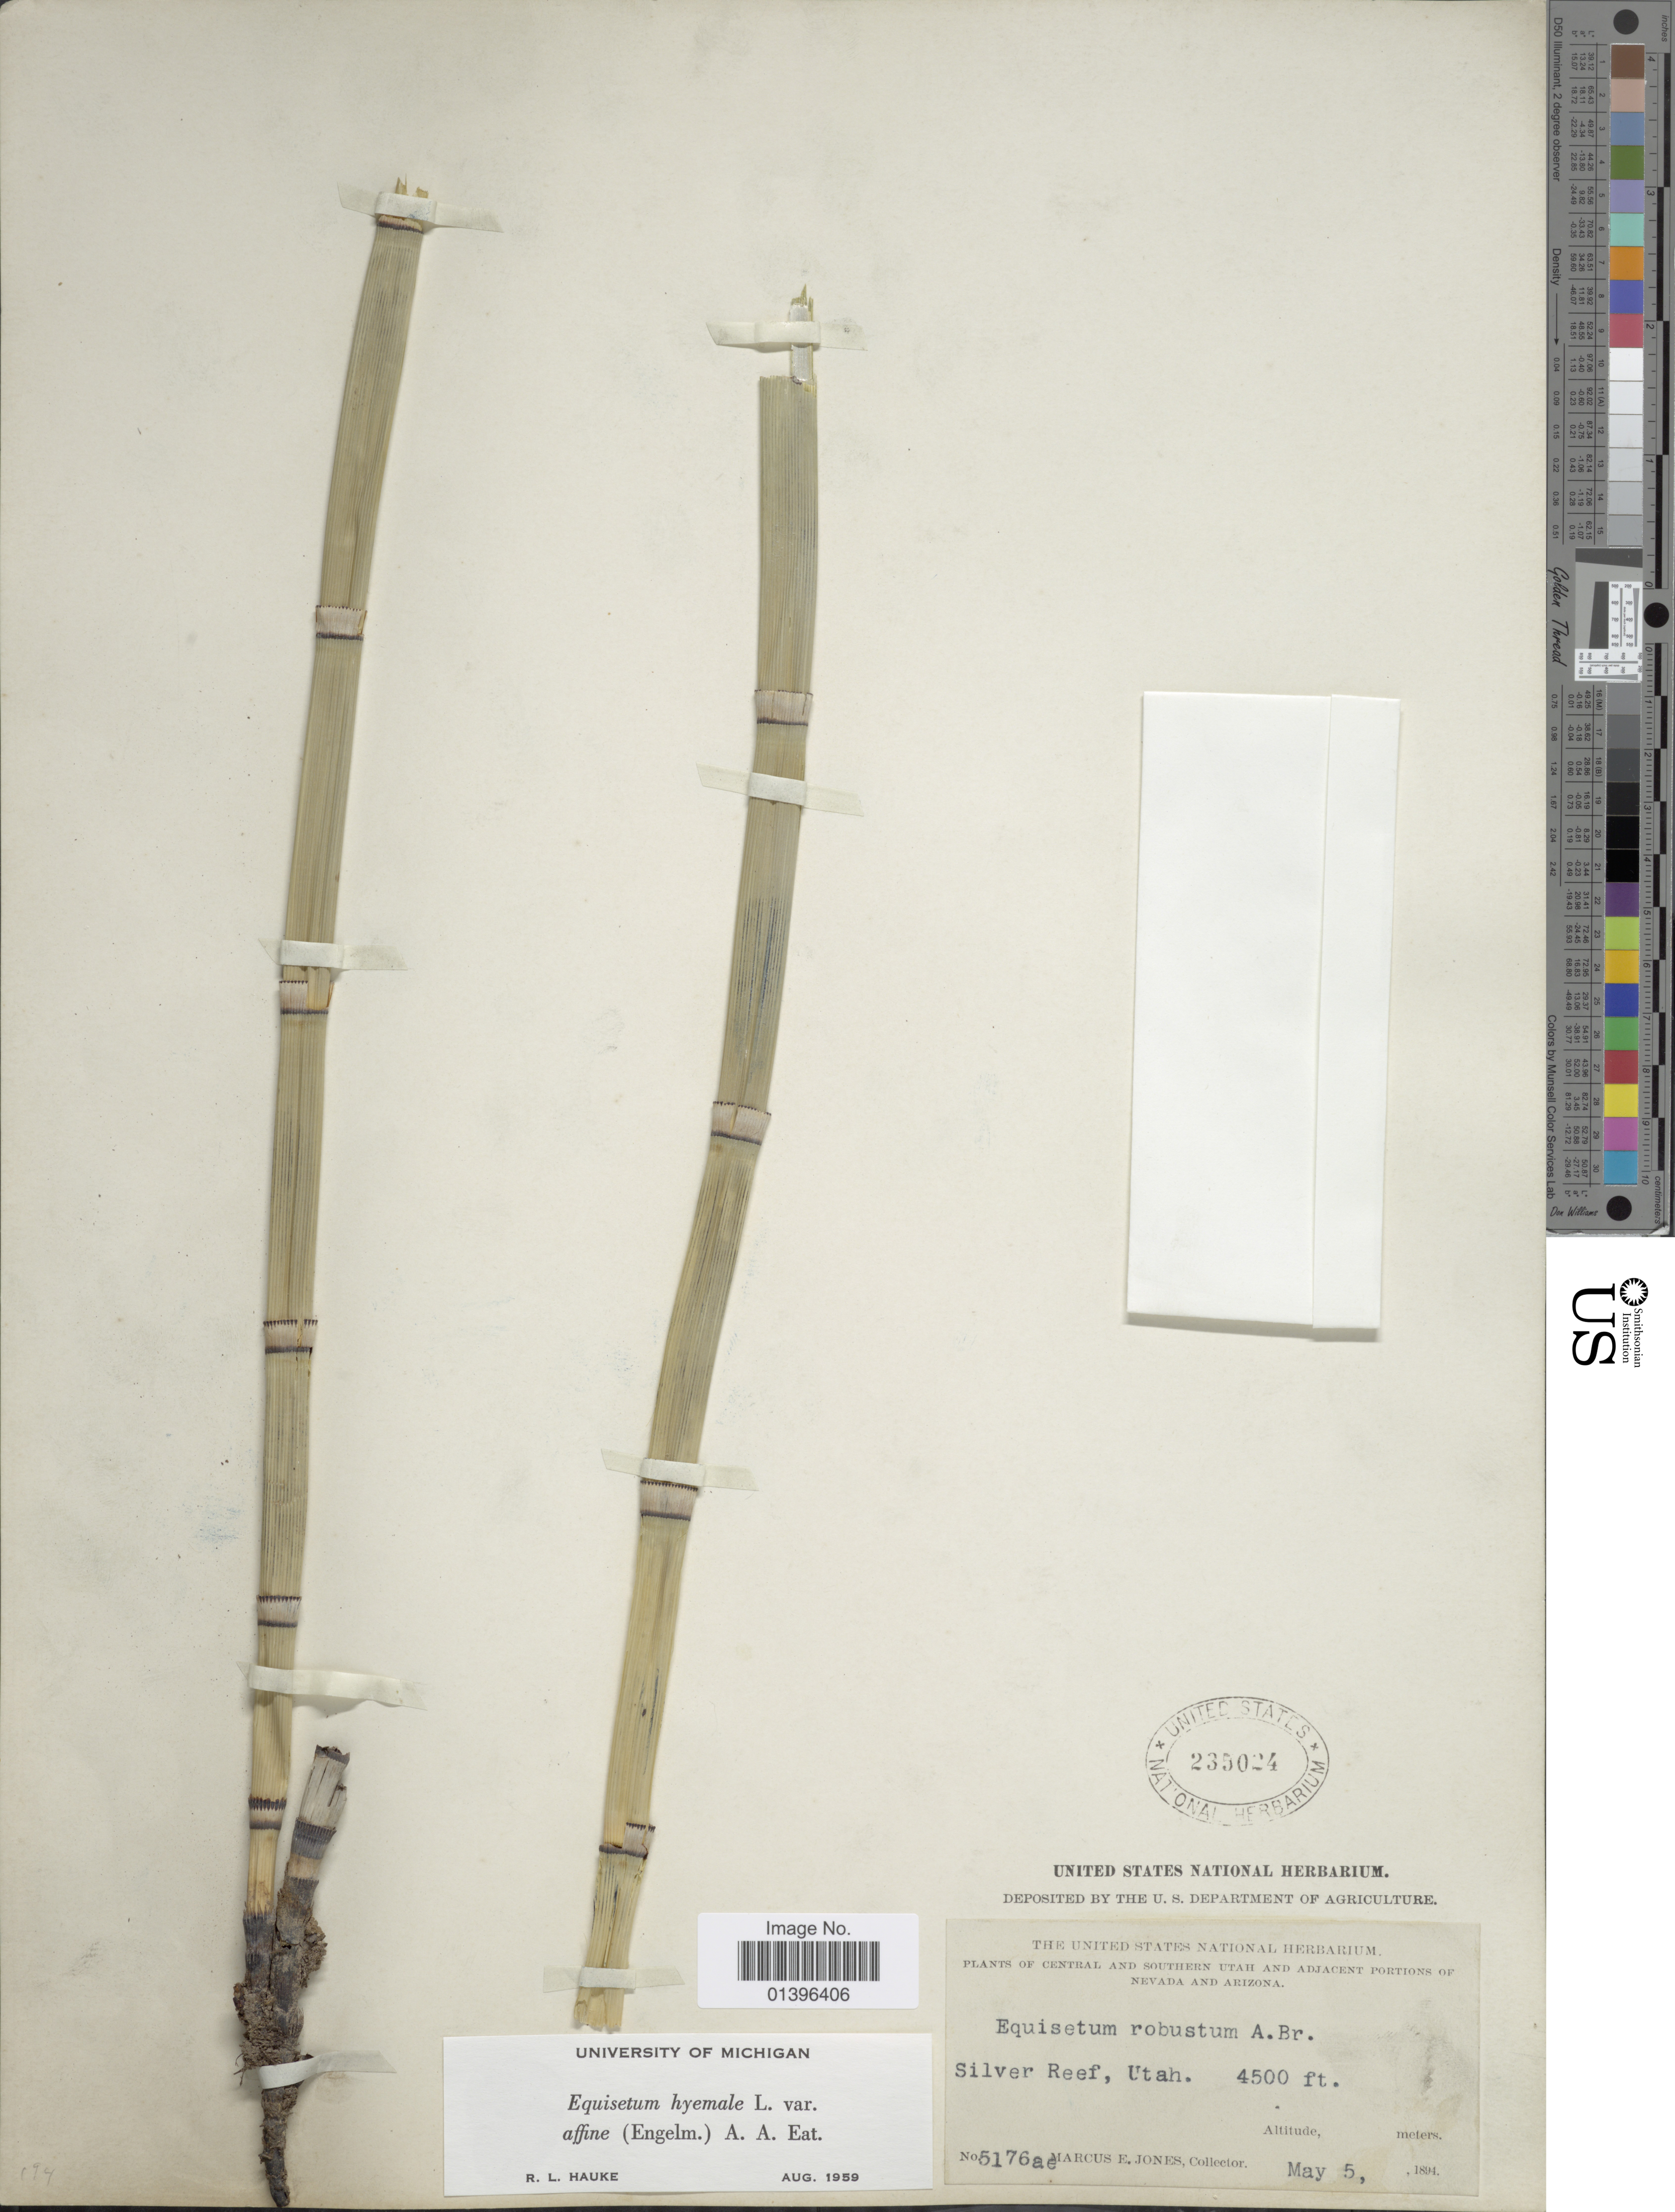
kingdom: Plantae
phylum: Tracheophyta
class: Polypodiopsida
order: Equisetales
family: Equisetaceae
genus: Equisetum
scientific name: Equisetum hyemale var. affine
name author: (Engelm.) A.A. Eaton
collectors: M. E. Jones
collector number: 5176ae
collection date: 1894-05-05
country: United States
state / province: Utah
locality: Central and Southern Utah and adjacent portions of Nevada and Arizona. Silver Reef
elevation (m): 1372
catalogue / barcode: US 235024